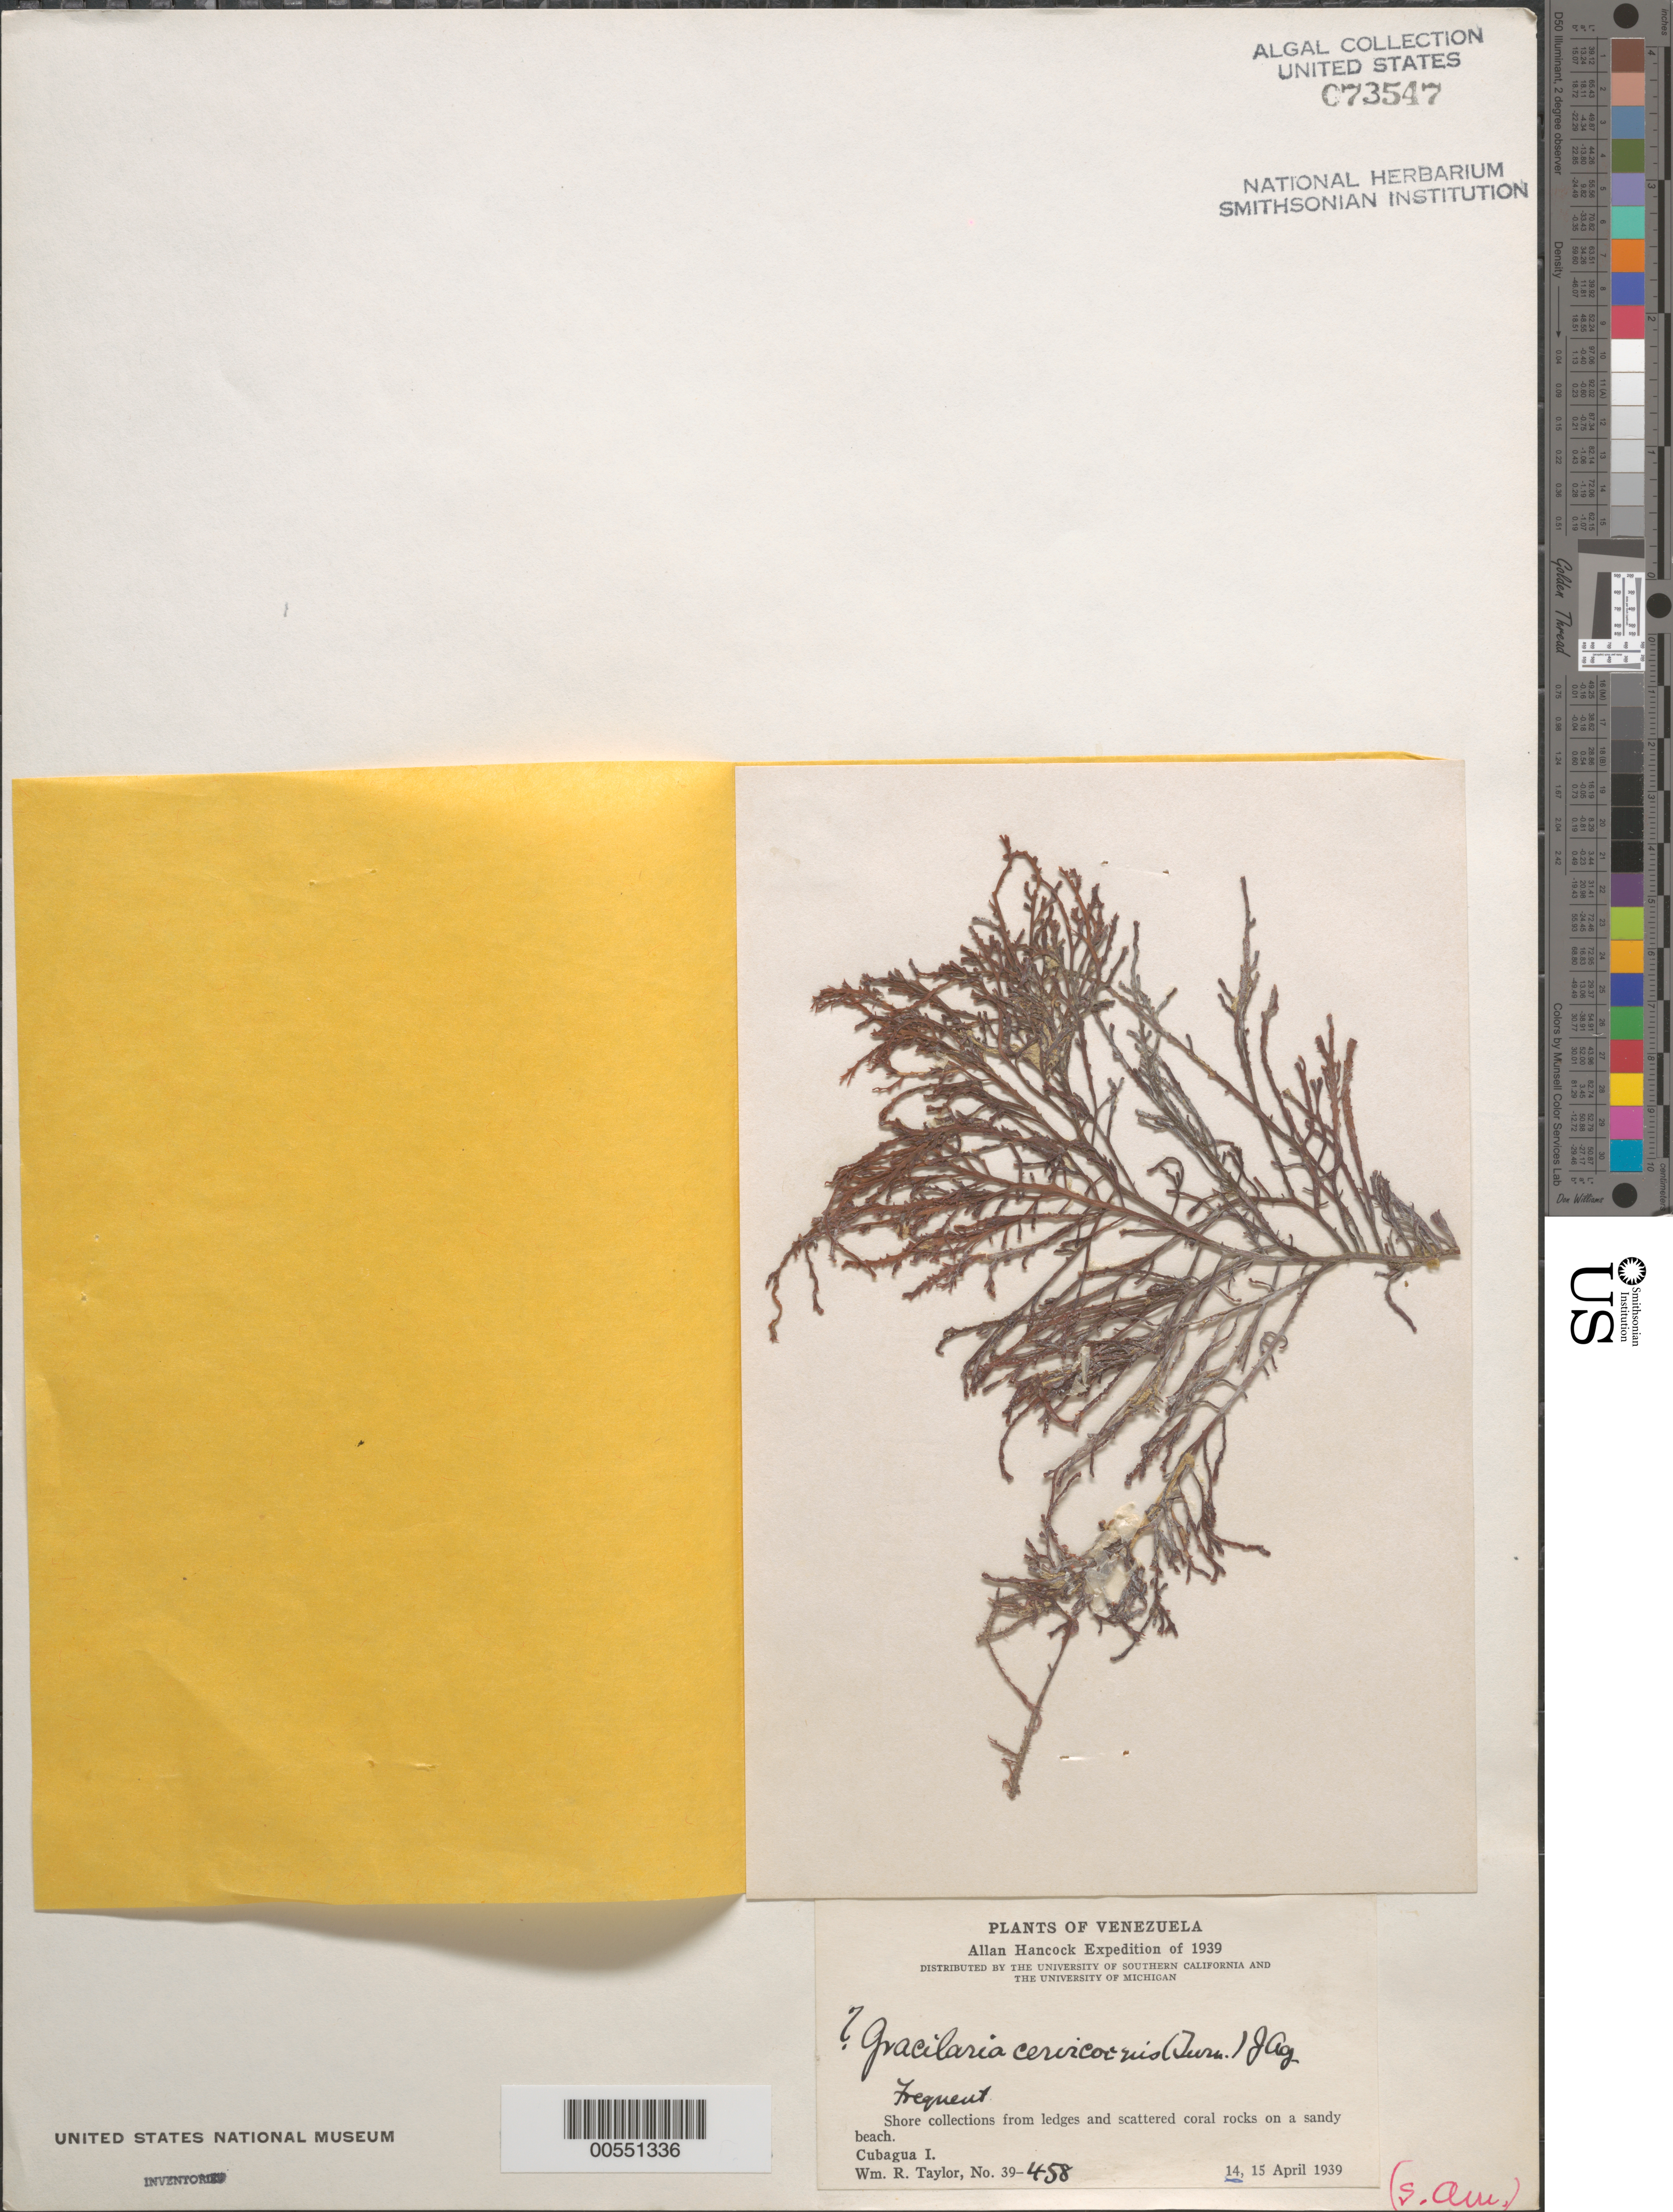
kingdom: Plantae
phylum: Rhodophyta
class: Florideophyceae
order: Gracilariales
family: Gracilariaceae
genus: Gracilaria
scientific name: Gracilaria cervicornis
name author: (Turner) J. Agardh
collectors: W. R. Taylor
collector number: WRT 39-548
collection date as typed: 14 Apr 1939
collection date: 1939-04-14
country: Venezuela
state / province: Nueva Esparta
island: Cubagua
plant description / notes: Allan Hancock Expedition of 1939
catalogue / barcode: US 73547